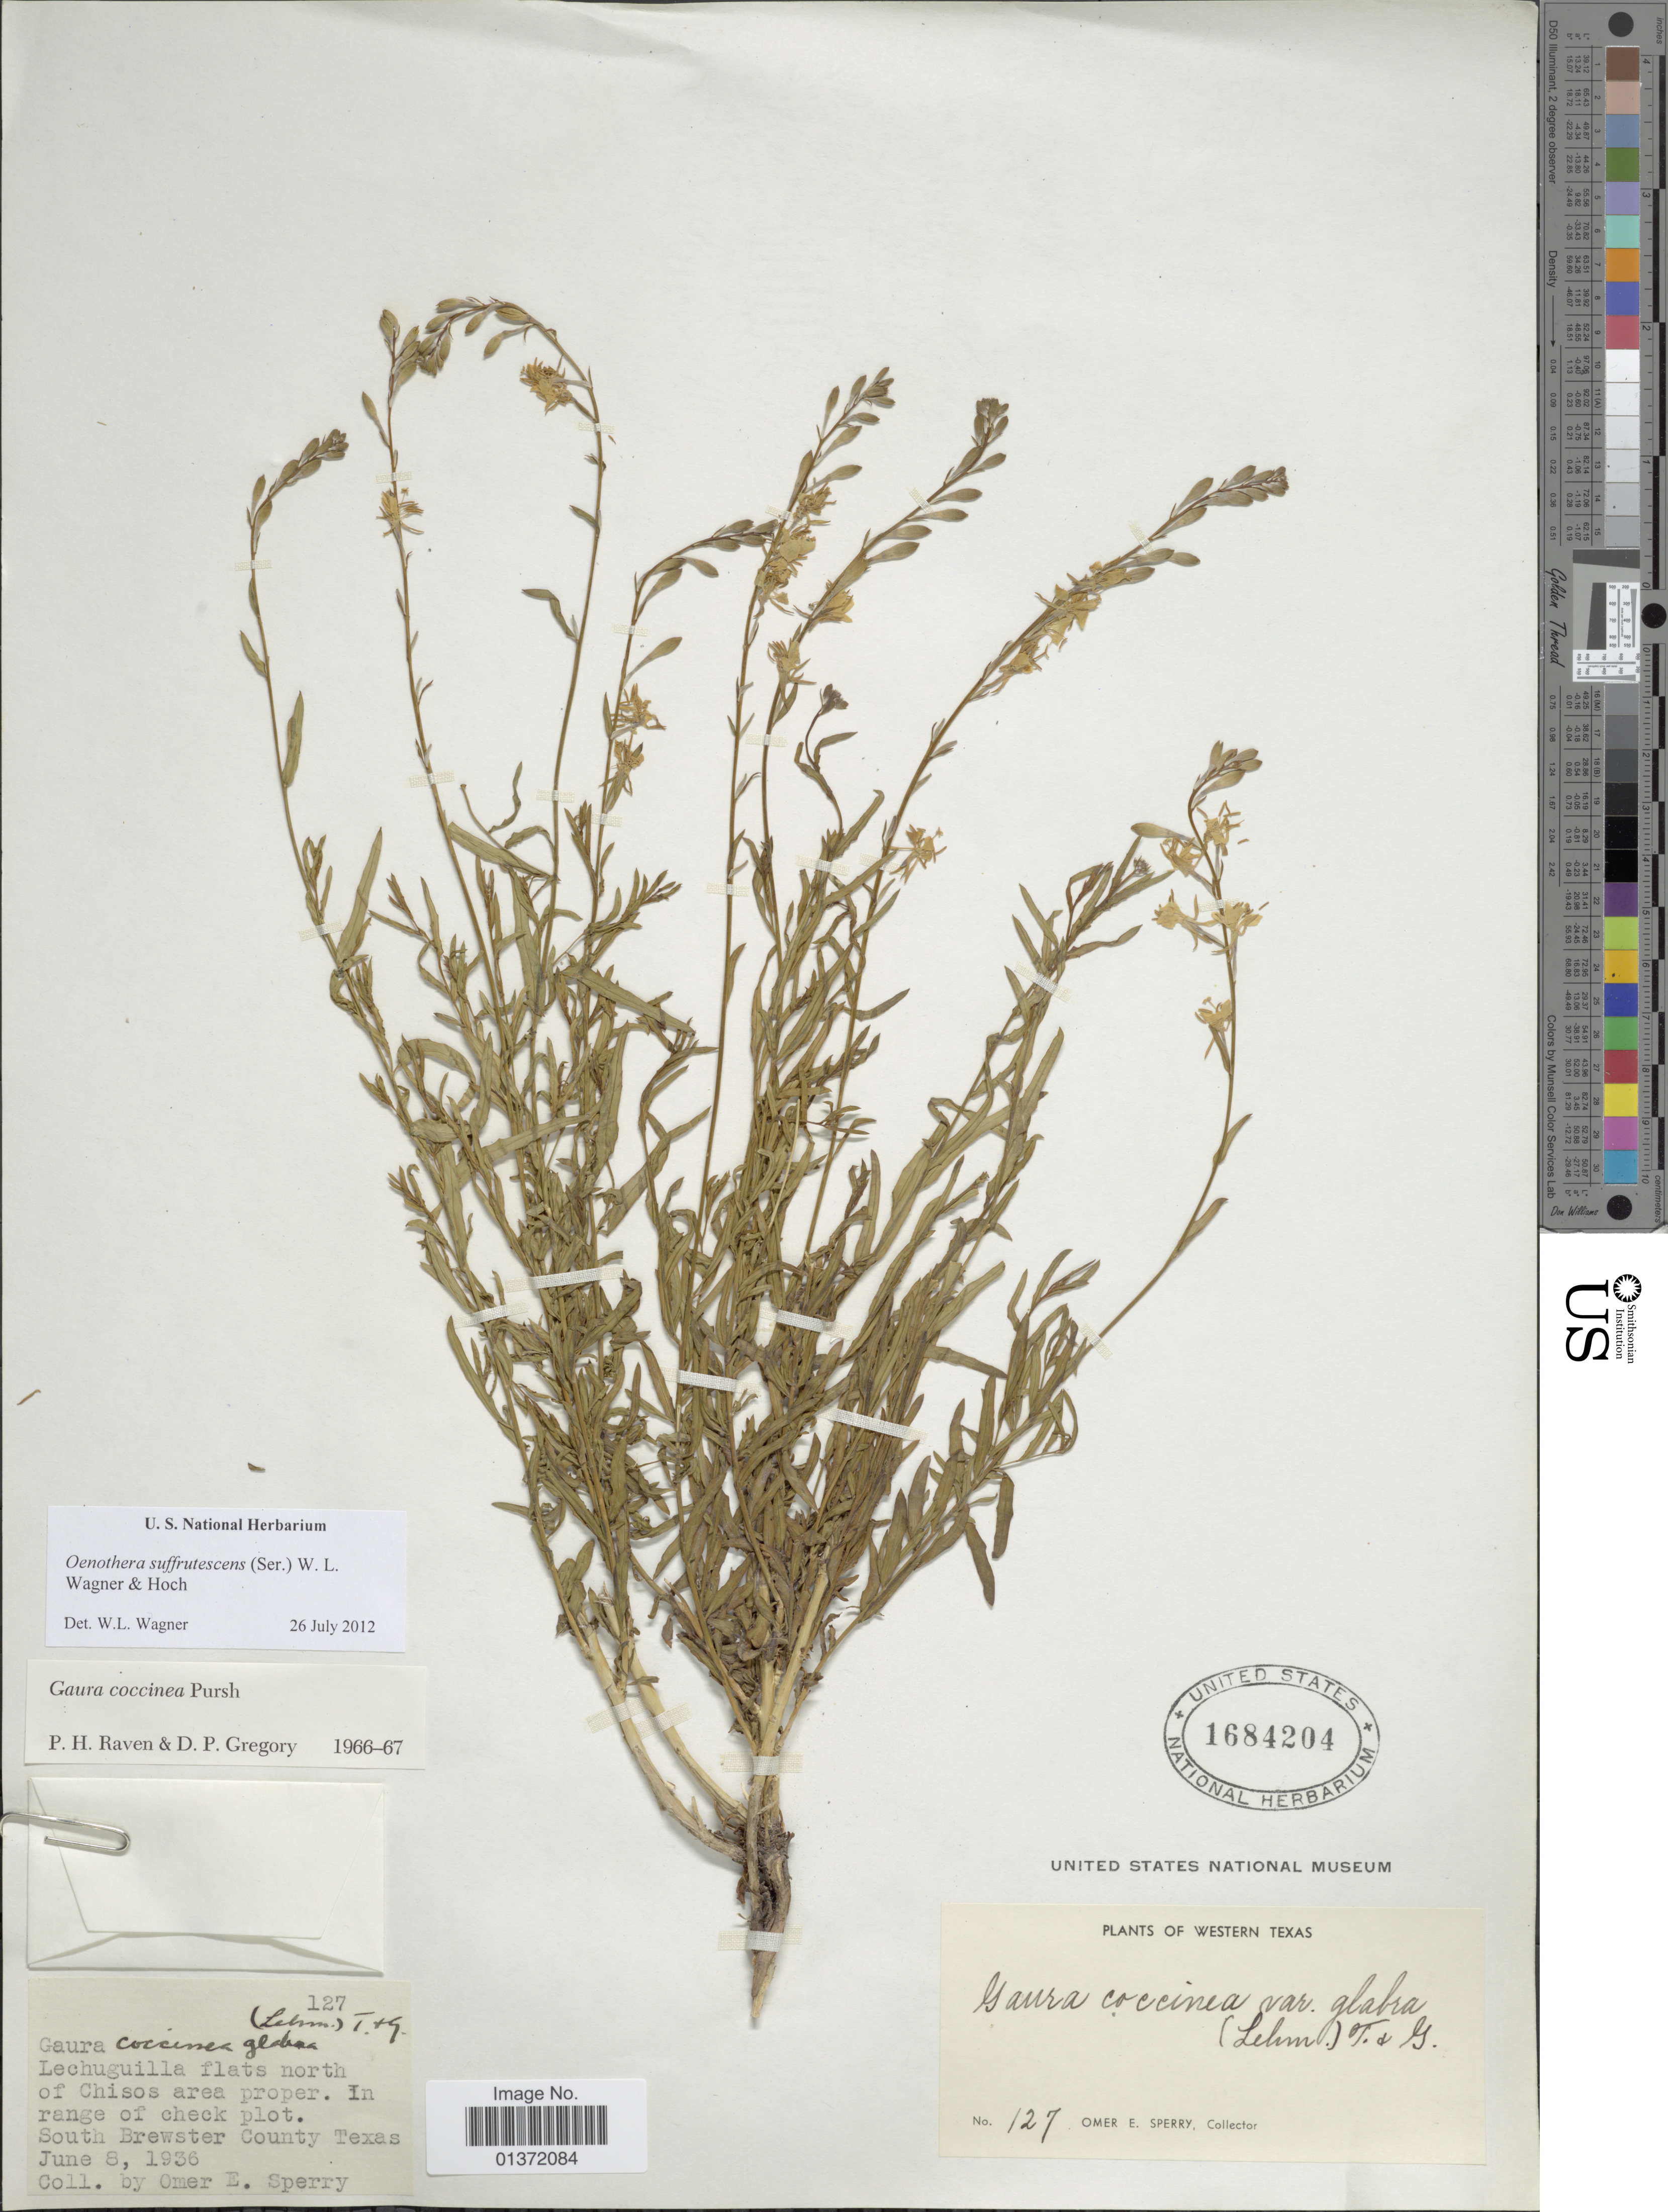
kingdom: Plantae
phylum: Tracheophyta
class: Magnoliopsida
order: Myrtales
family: Onagraceae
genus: Oenothera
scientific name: Oenothera suffrutescens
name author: (Ser.) W.L. Wagner & Hoch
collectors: O. E. Sperry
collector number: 127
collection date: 1936-06-08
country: United States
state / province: Texas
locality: Lechuguilla flats north of Chios area proper, South Brewster County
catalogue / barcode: US 1684204